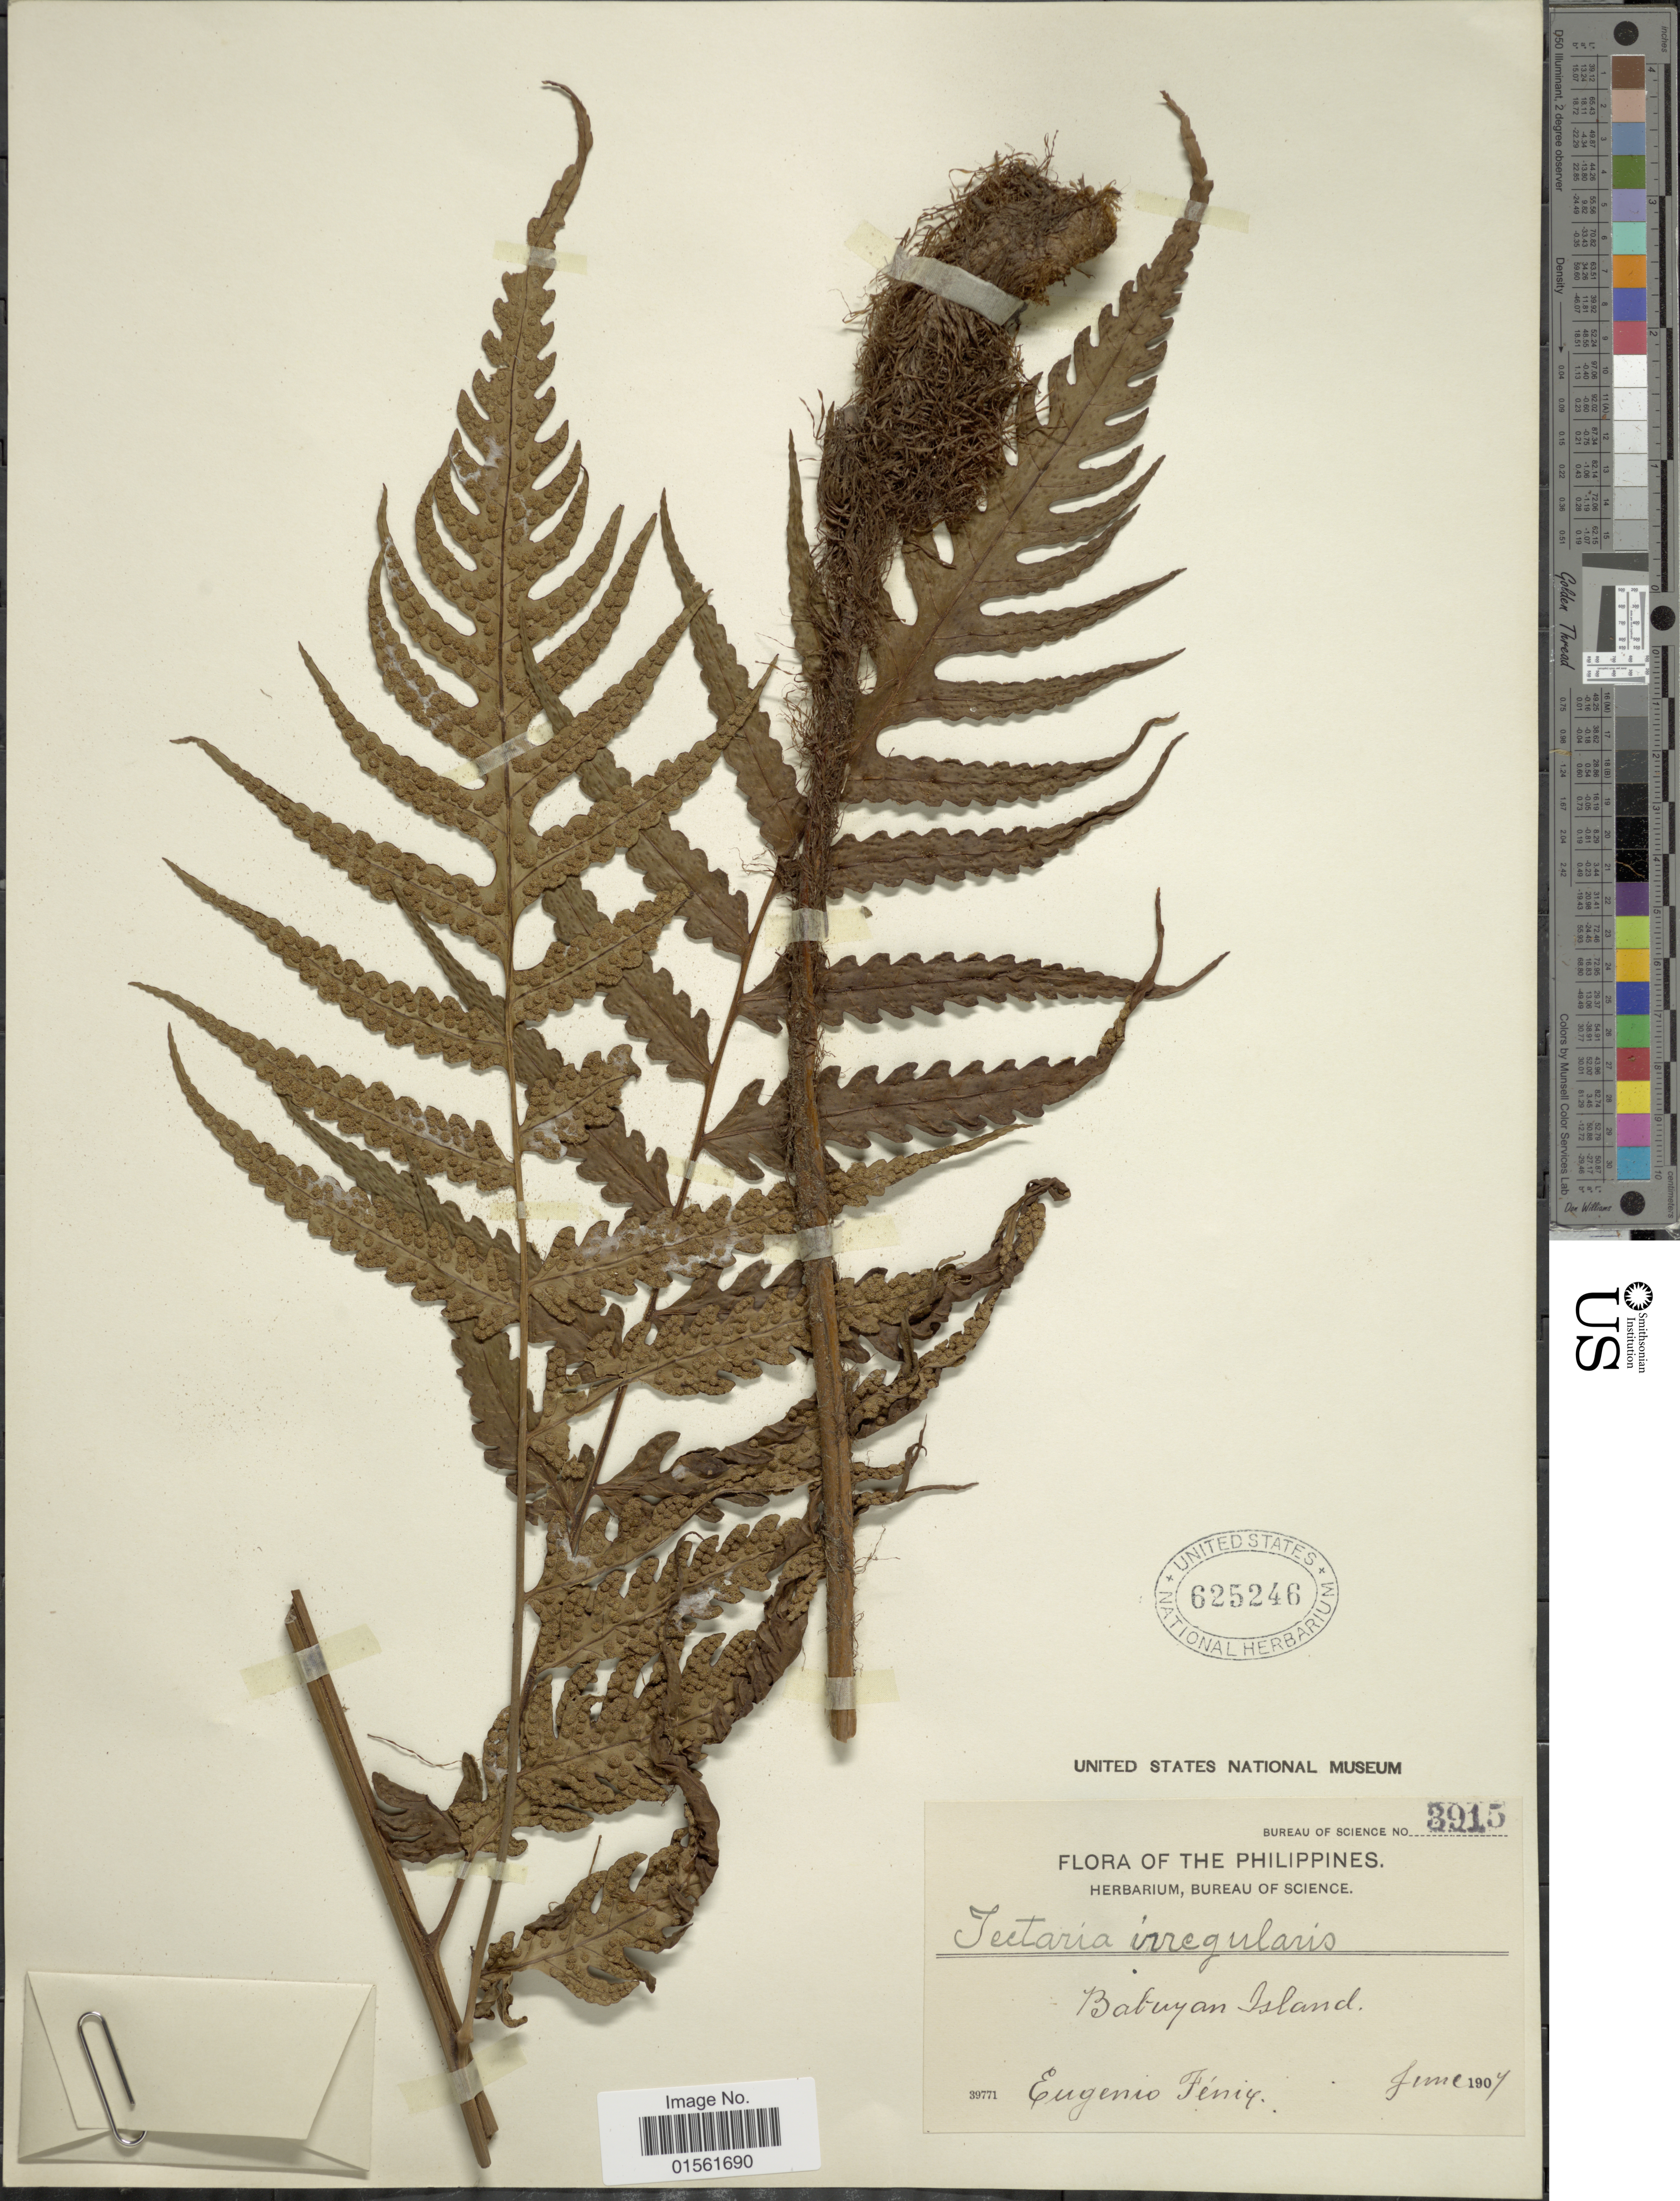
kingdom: Plantae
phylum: Tracheophyta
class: Polypodiopsida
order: Polypodiales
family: Dryopteridaceae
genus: Pleocnemia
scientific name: Pleocnemia macrodonta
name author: (C. Presl ex Fée) Holttum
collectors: E. Fenix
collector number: Bureau of Science 3915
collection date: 1907-06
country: Philippines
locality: Babuyan.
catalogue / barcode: US 625246